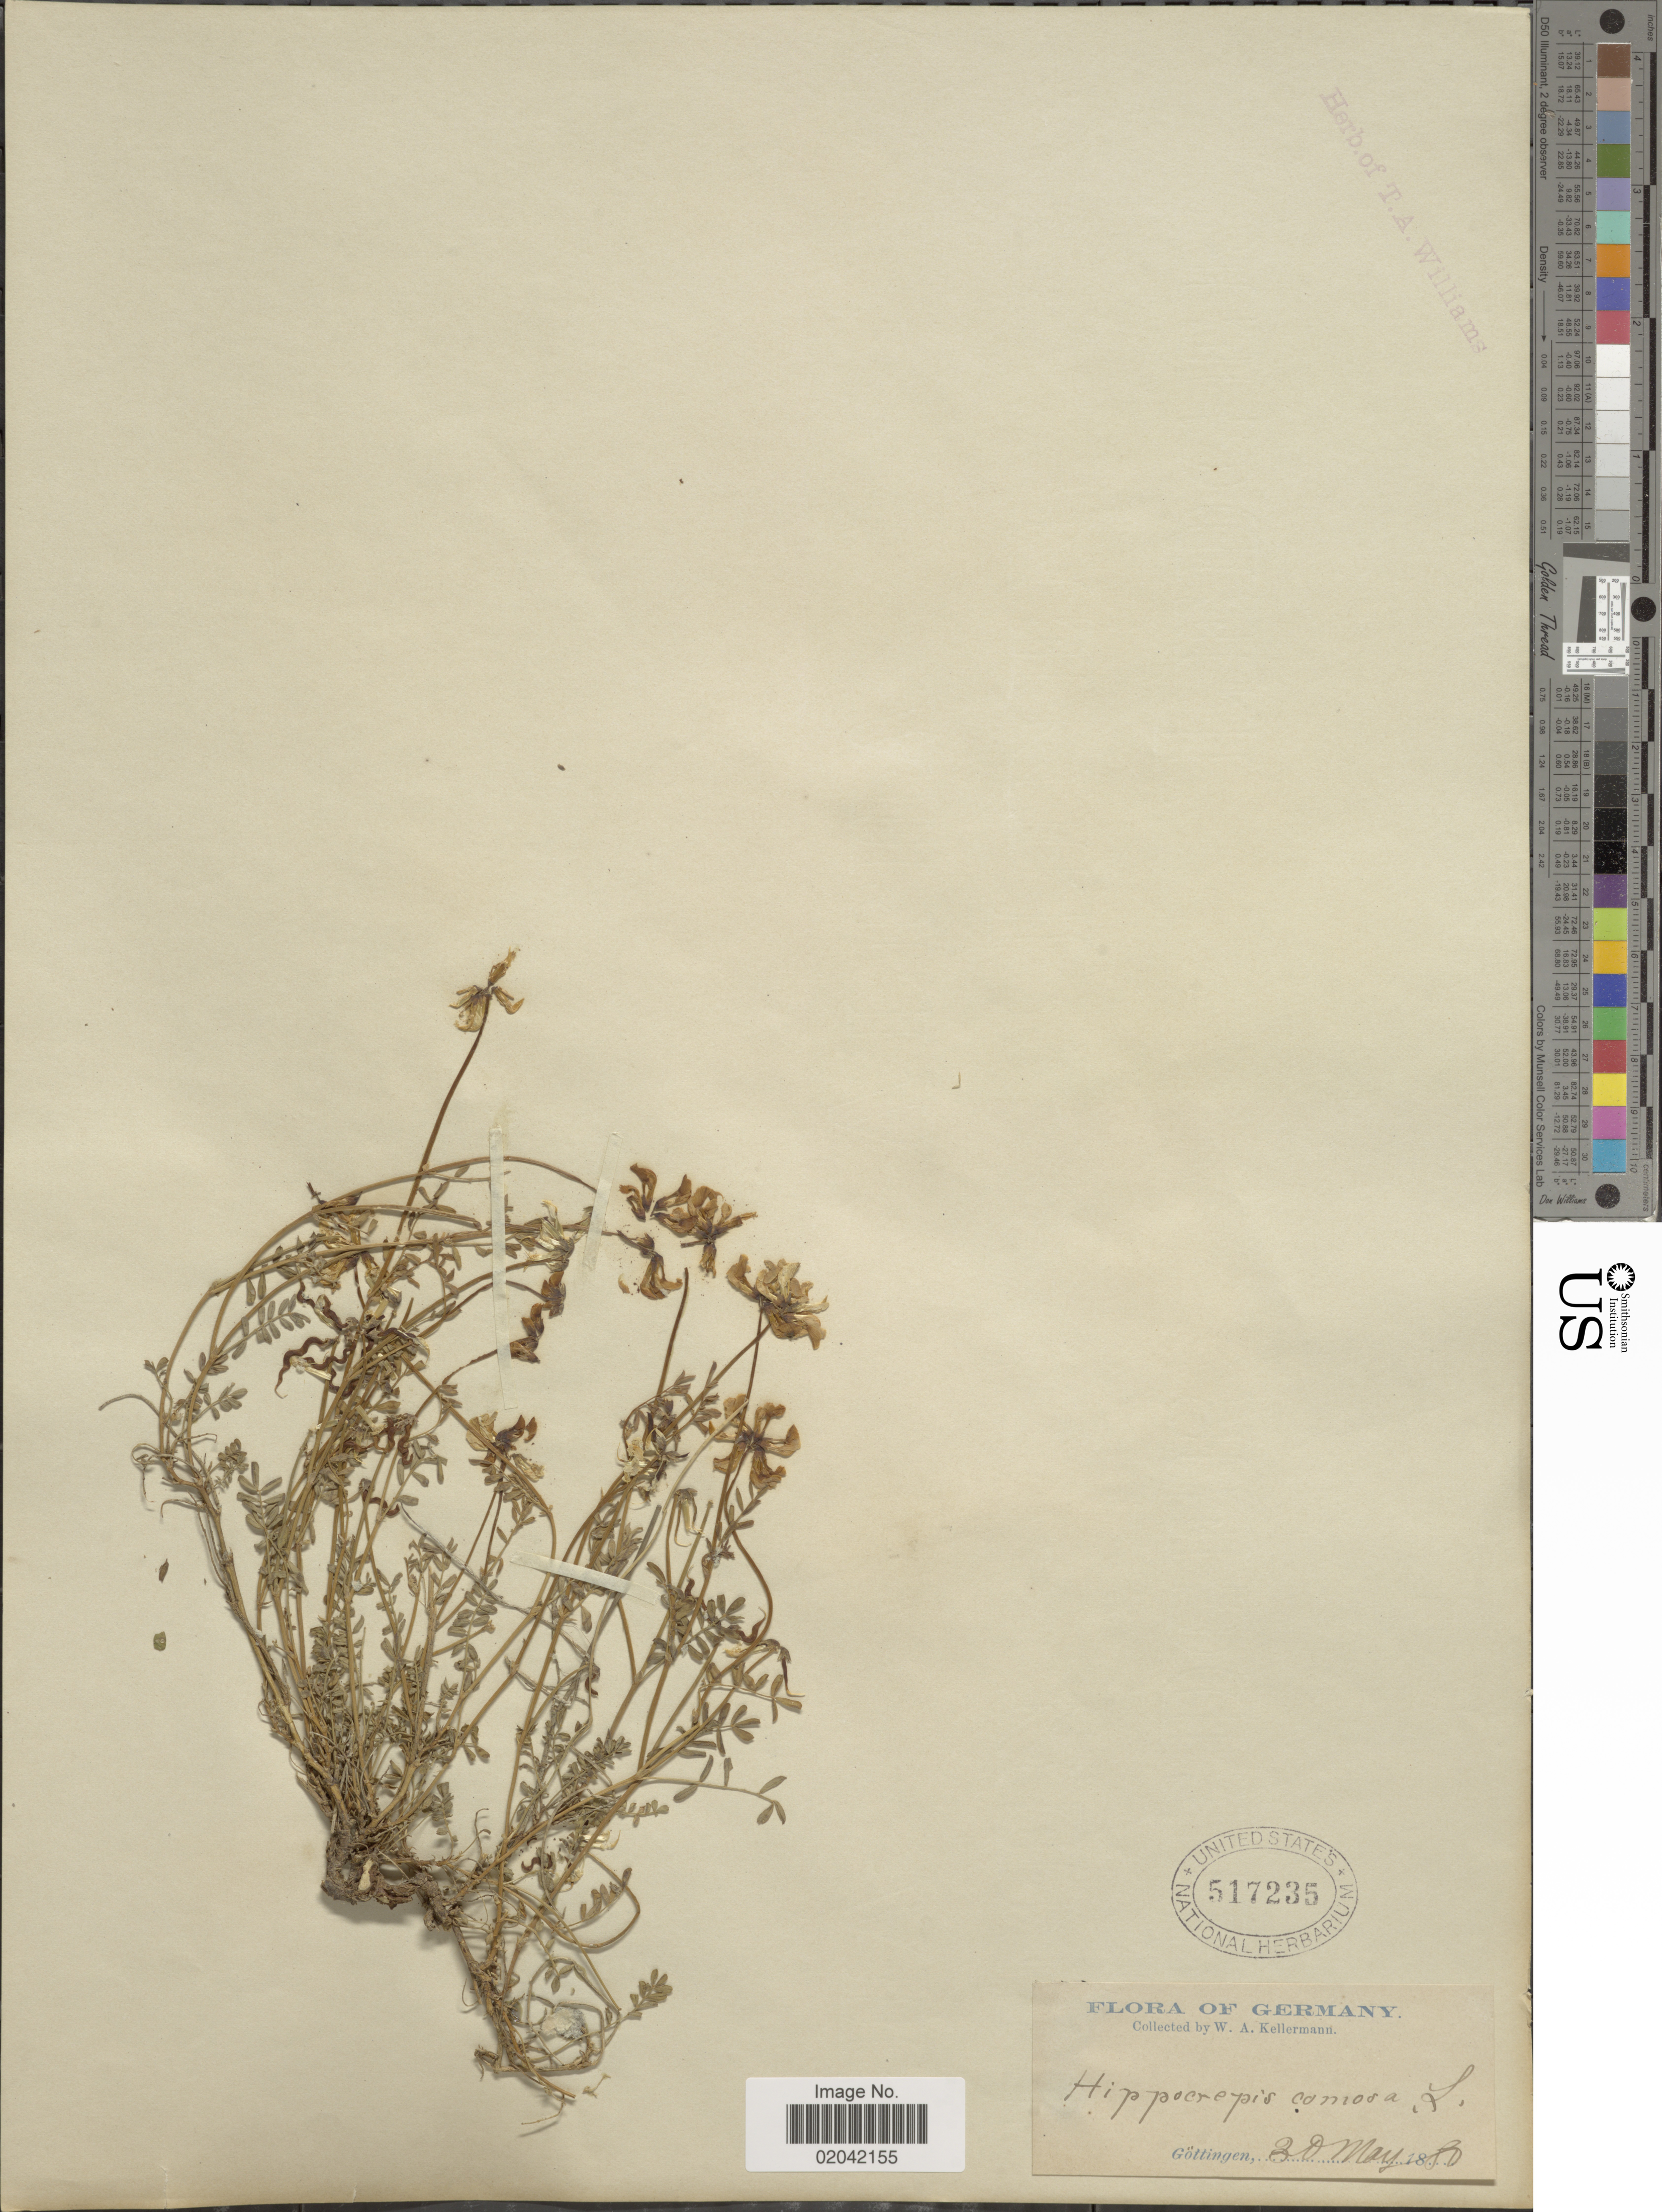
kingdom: Plantae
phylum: Tracheophyta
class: Magnoliopsida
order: Fabales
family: Fabaceae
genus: Hippocrepis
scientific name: Hippocrepis comosa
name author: L.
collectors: W. A. Kellermann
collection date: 1880-05-30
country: Germany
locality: Gottingen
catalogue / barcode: US 517235